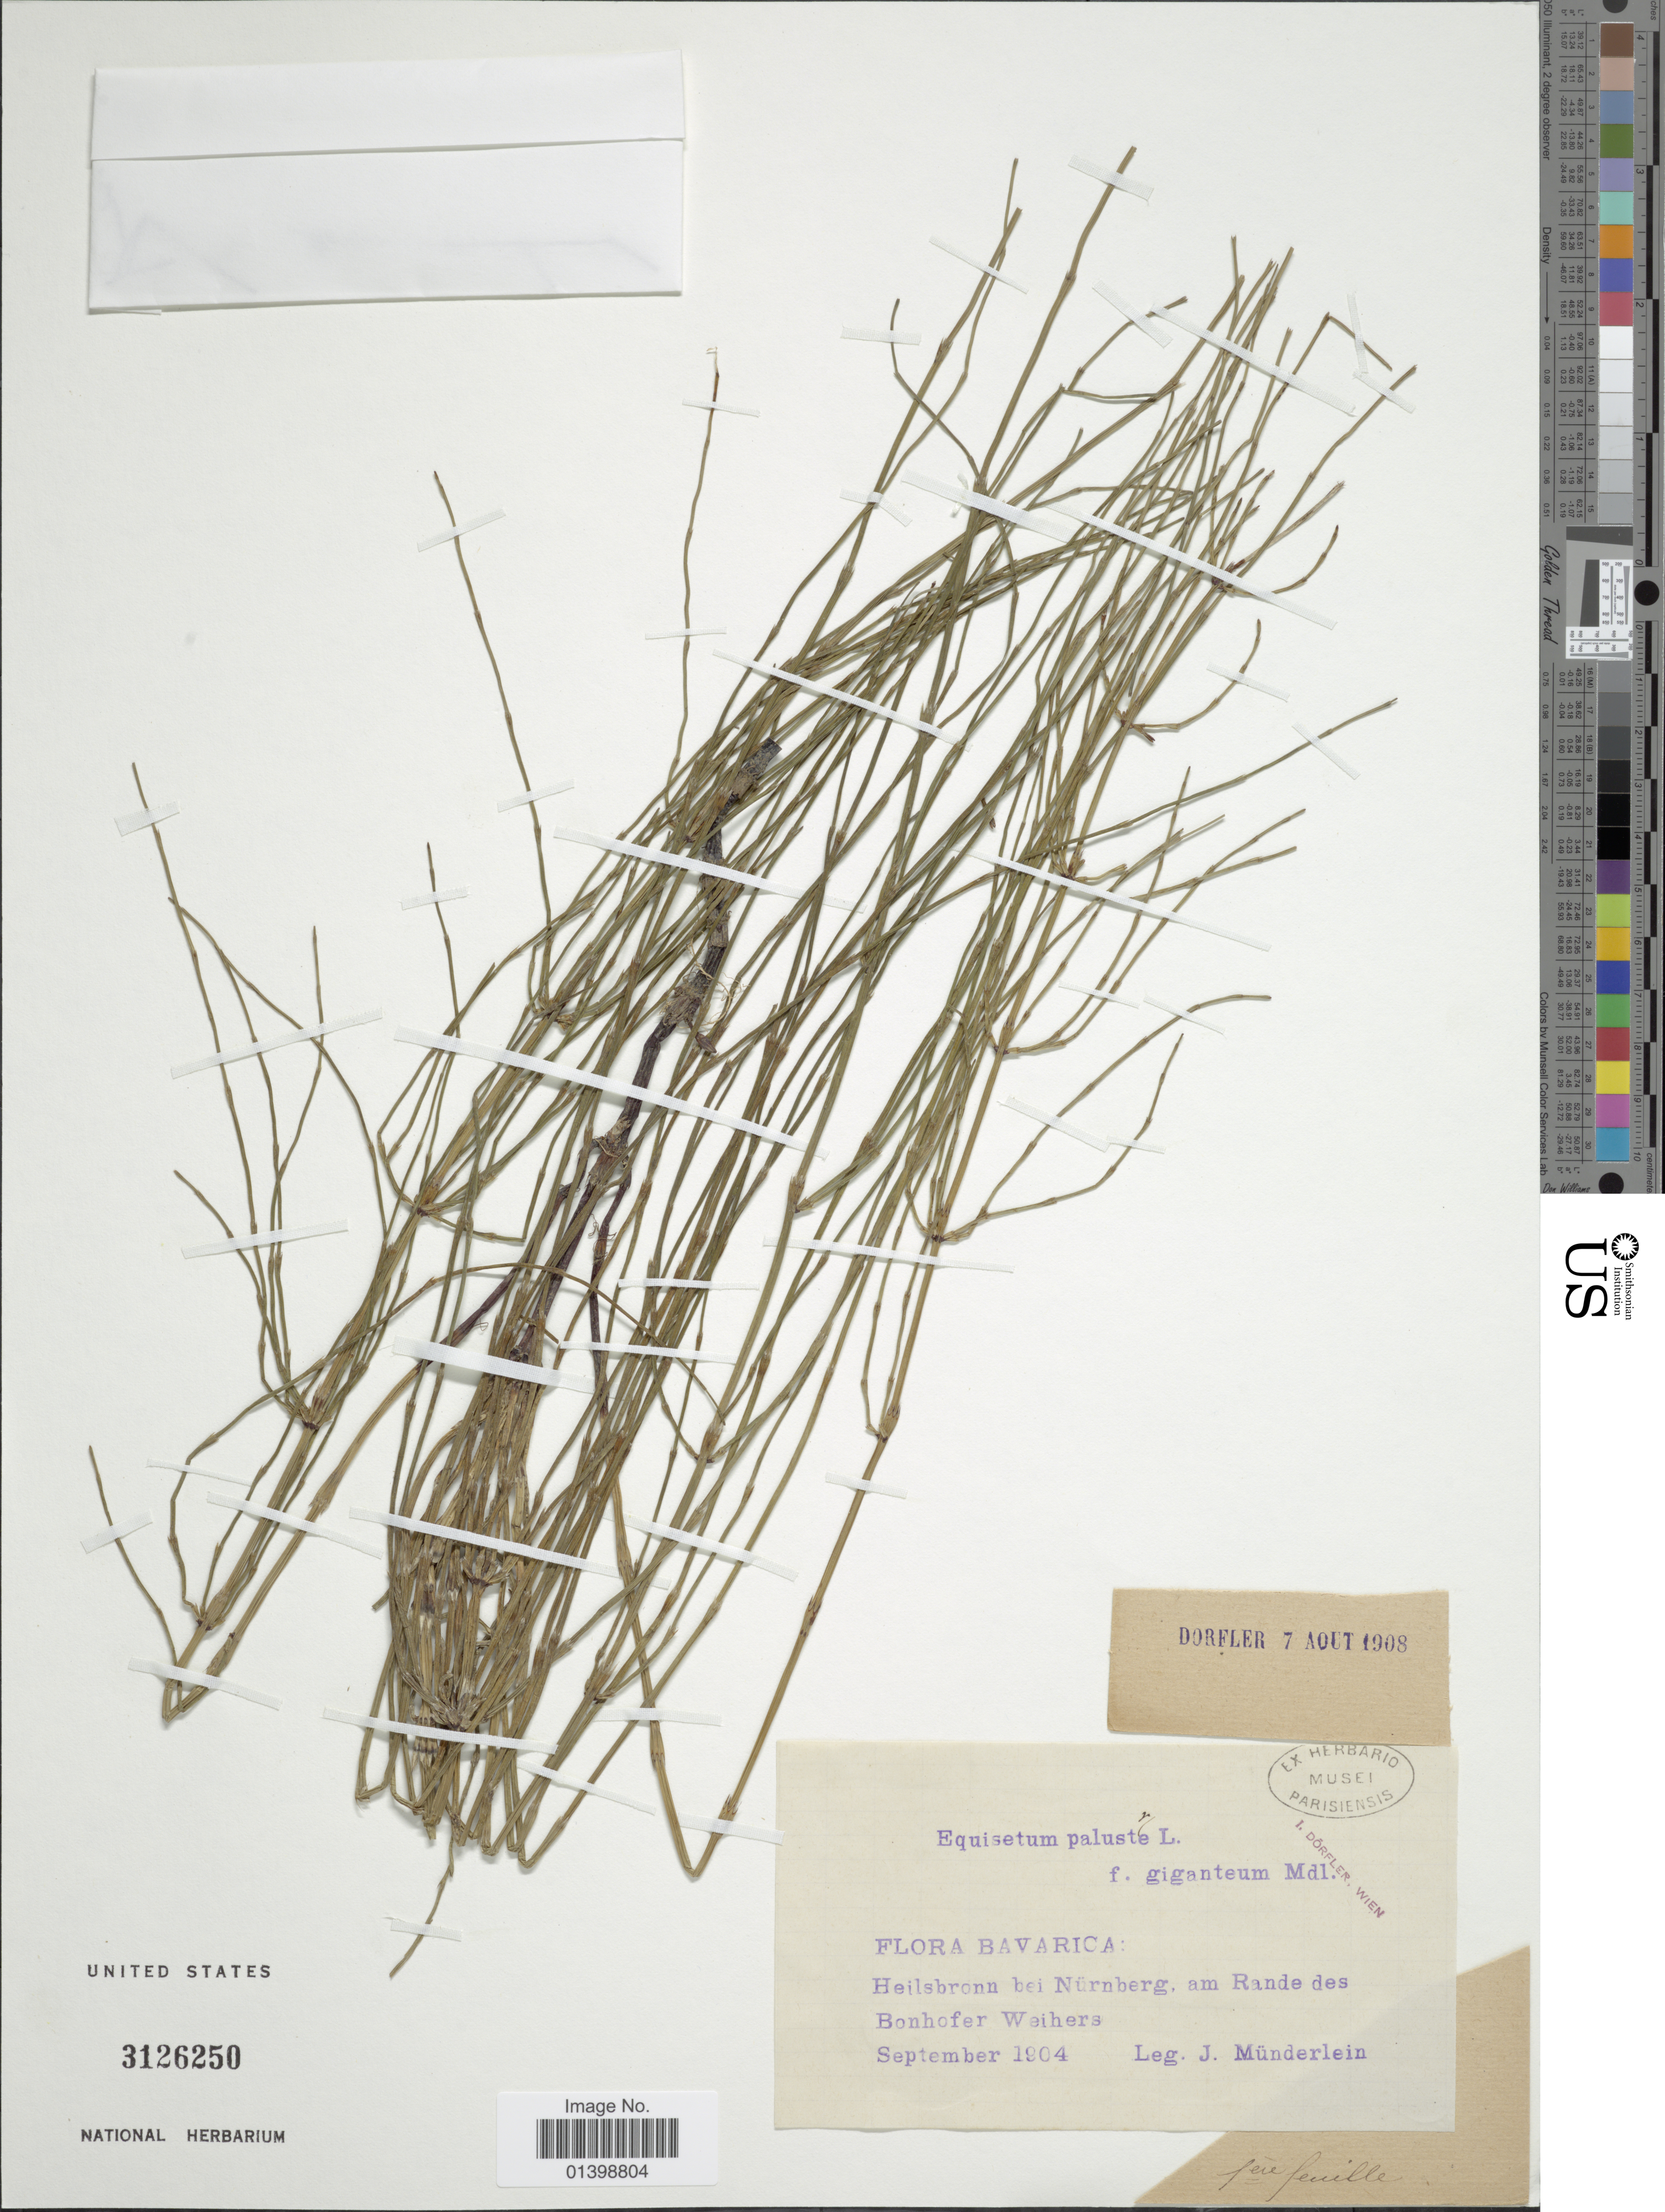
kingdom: Plantae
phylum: Tracheophyta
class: Polypodiopsida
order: Equisetales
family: Equisetaceae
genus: Equisetum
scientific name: Equisetum palustre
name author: L.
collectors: J. Münderlein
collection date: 1904-09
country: Germany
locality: Bavarica: Heilsbron bei Nürnberg, am Rande des Bonhofer Weihers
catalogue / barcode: US 3126250